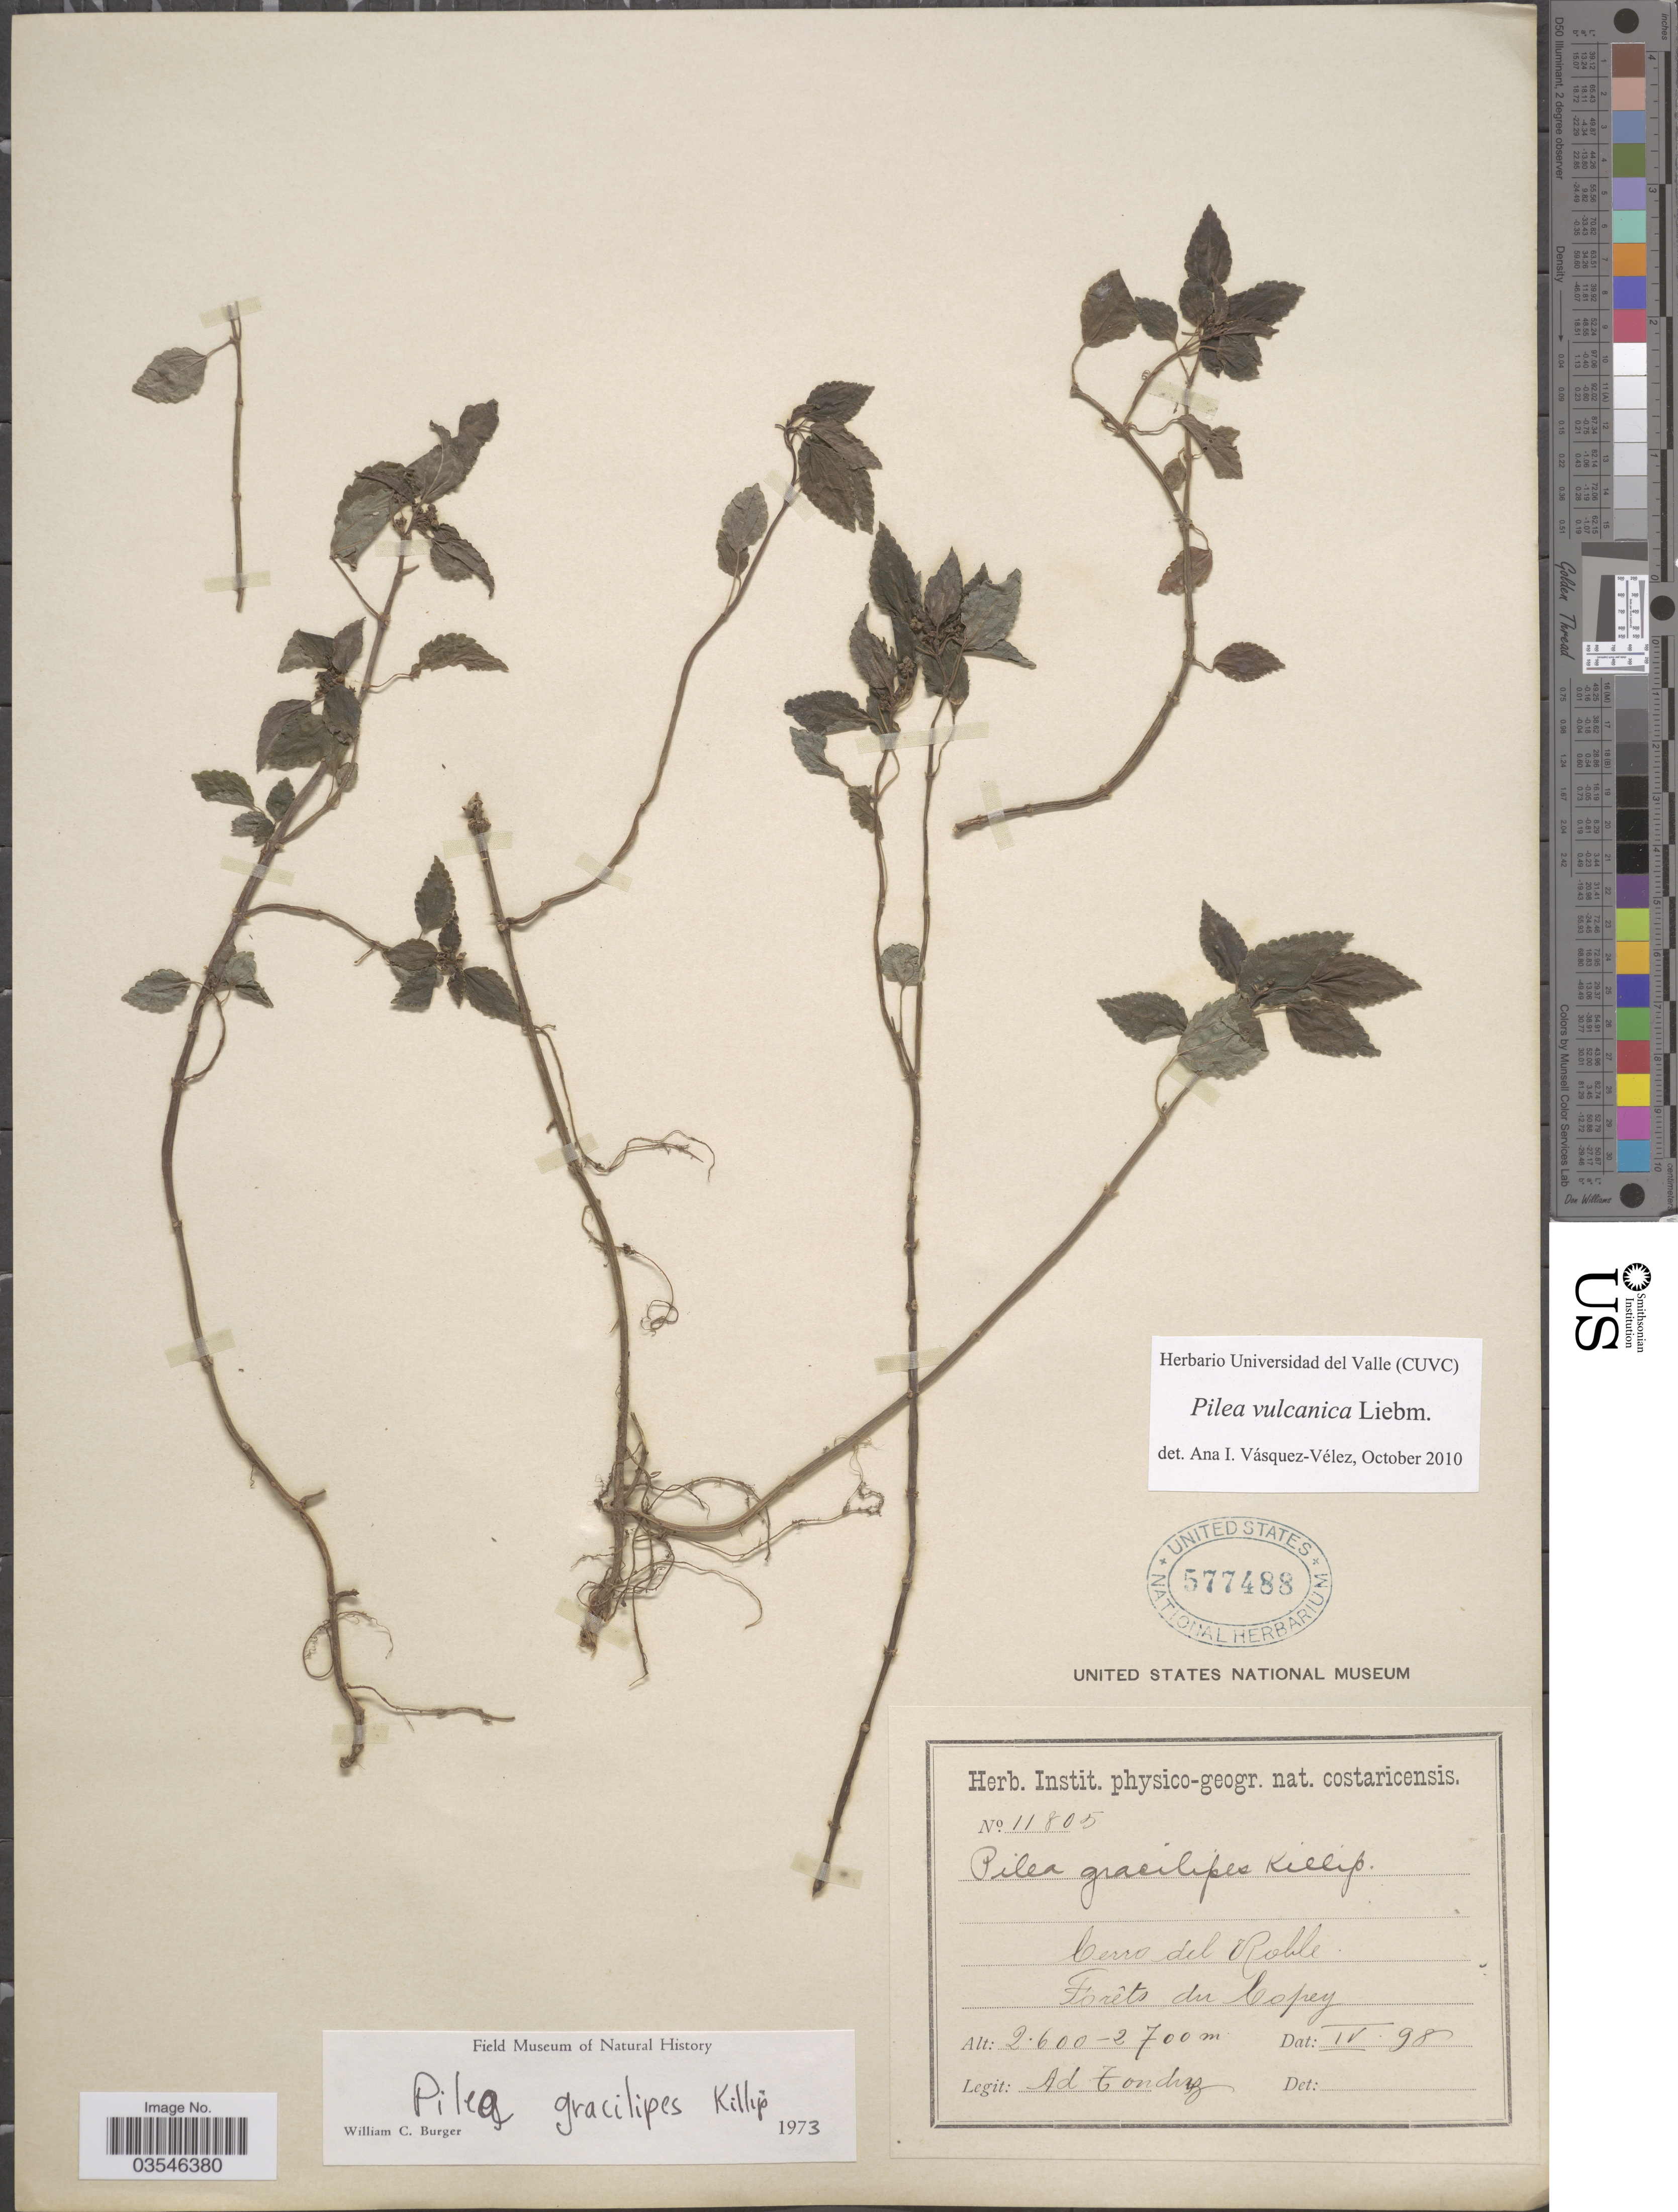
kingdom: Plantae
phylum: Tracheophyta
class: Magnoliopsida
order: Rosales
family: Urticaceae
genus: Pilea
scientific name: Pilea vulcanica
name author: Liebm.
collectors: A. Tonduz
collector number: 11805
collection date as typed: Transcribed d/m/y: /4/98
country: Costa Rica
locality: Cerro del Roble. Forêts du Copey.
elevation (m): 2600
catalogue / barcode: US 577488